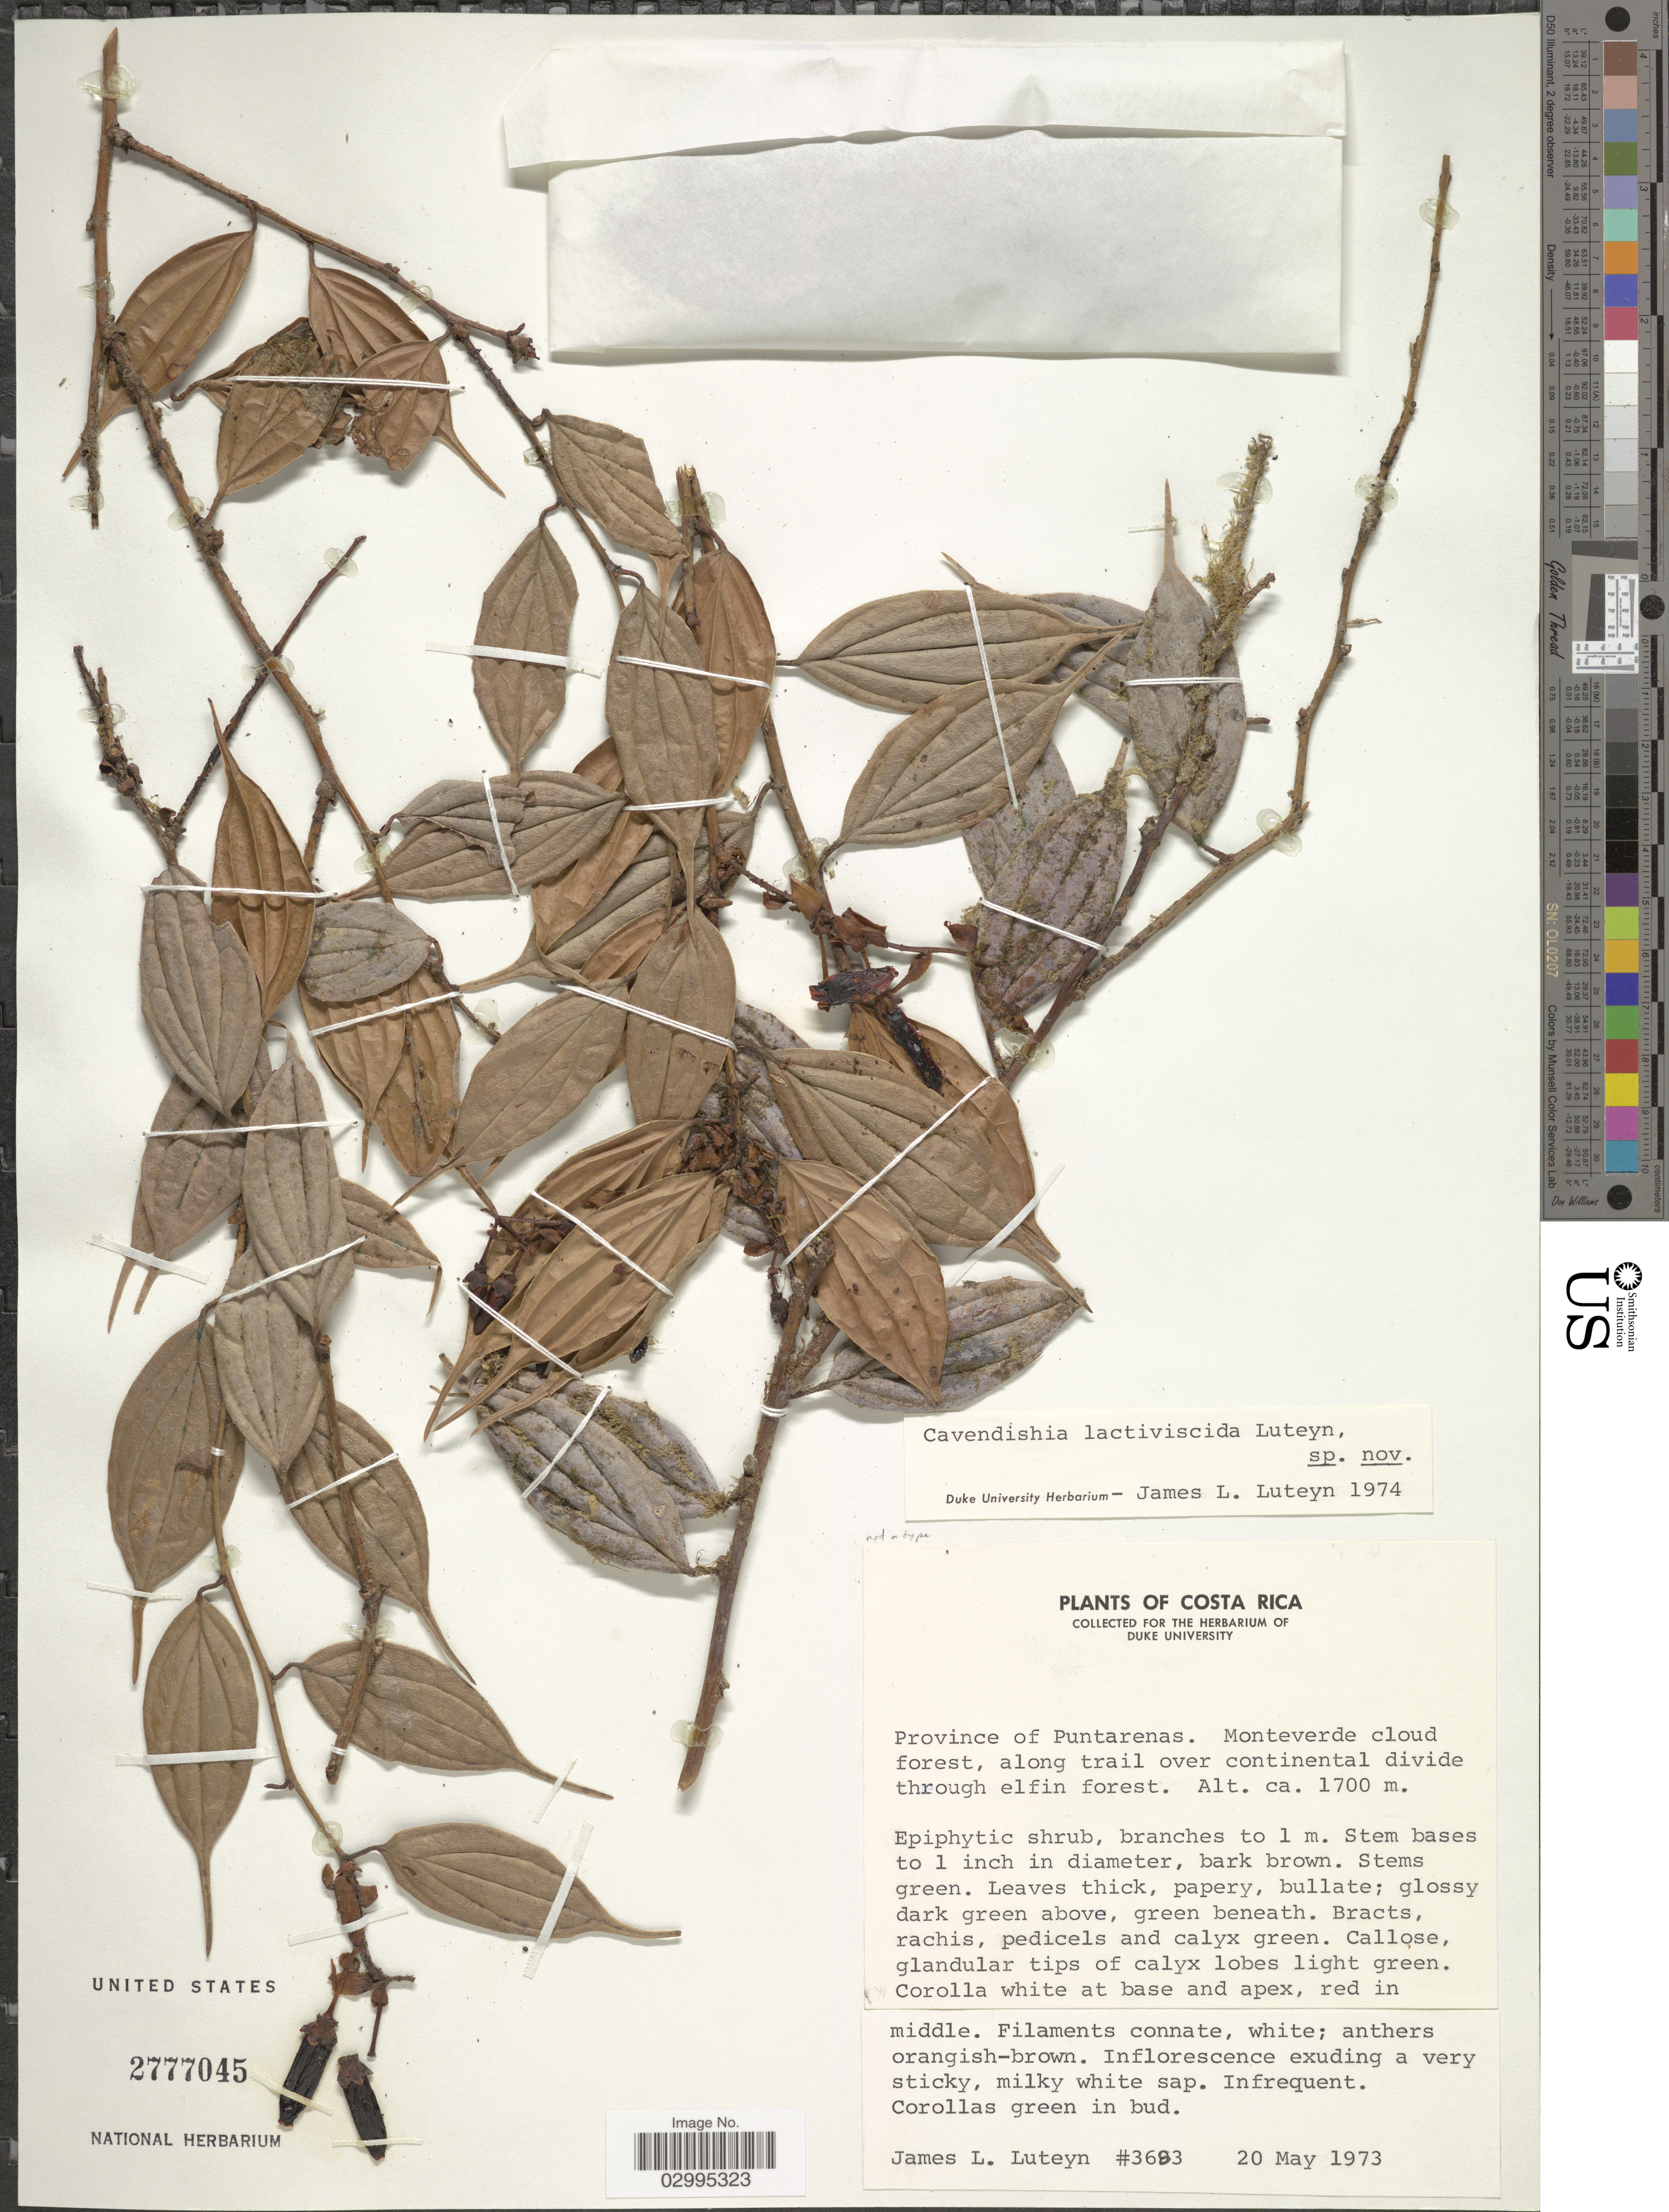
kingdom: Plantae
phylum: Tracheophyta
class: Magnoliopsida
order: Ericales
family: Ericaceae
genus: Cavendishia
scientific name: Cavendishia lactiviscida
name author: Luteyn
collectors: J. L. Luteyn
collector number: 3683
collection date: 1973-05-20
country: Costa Rica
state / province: Puntarenas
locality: Monteverde cloud forest, along trail over continental divide through elfin forest.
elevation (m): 1700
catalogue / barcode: US 2777045